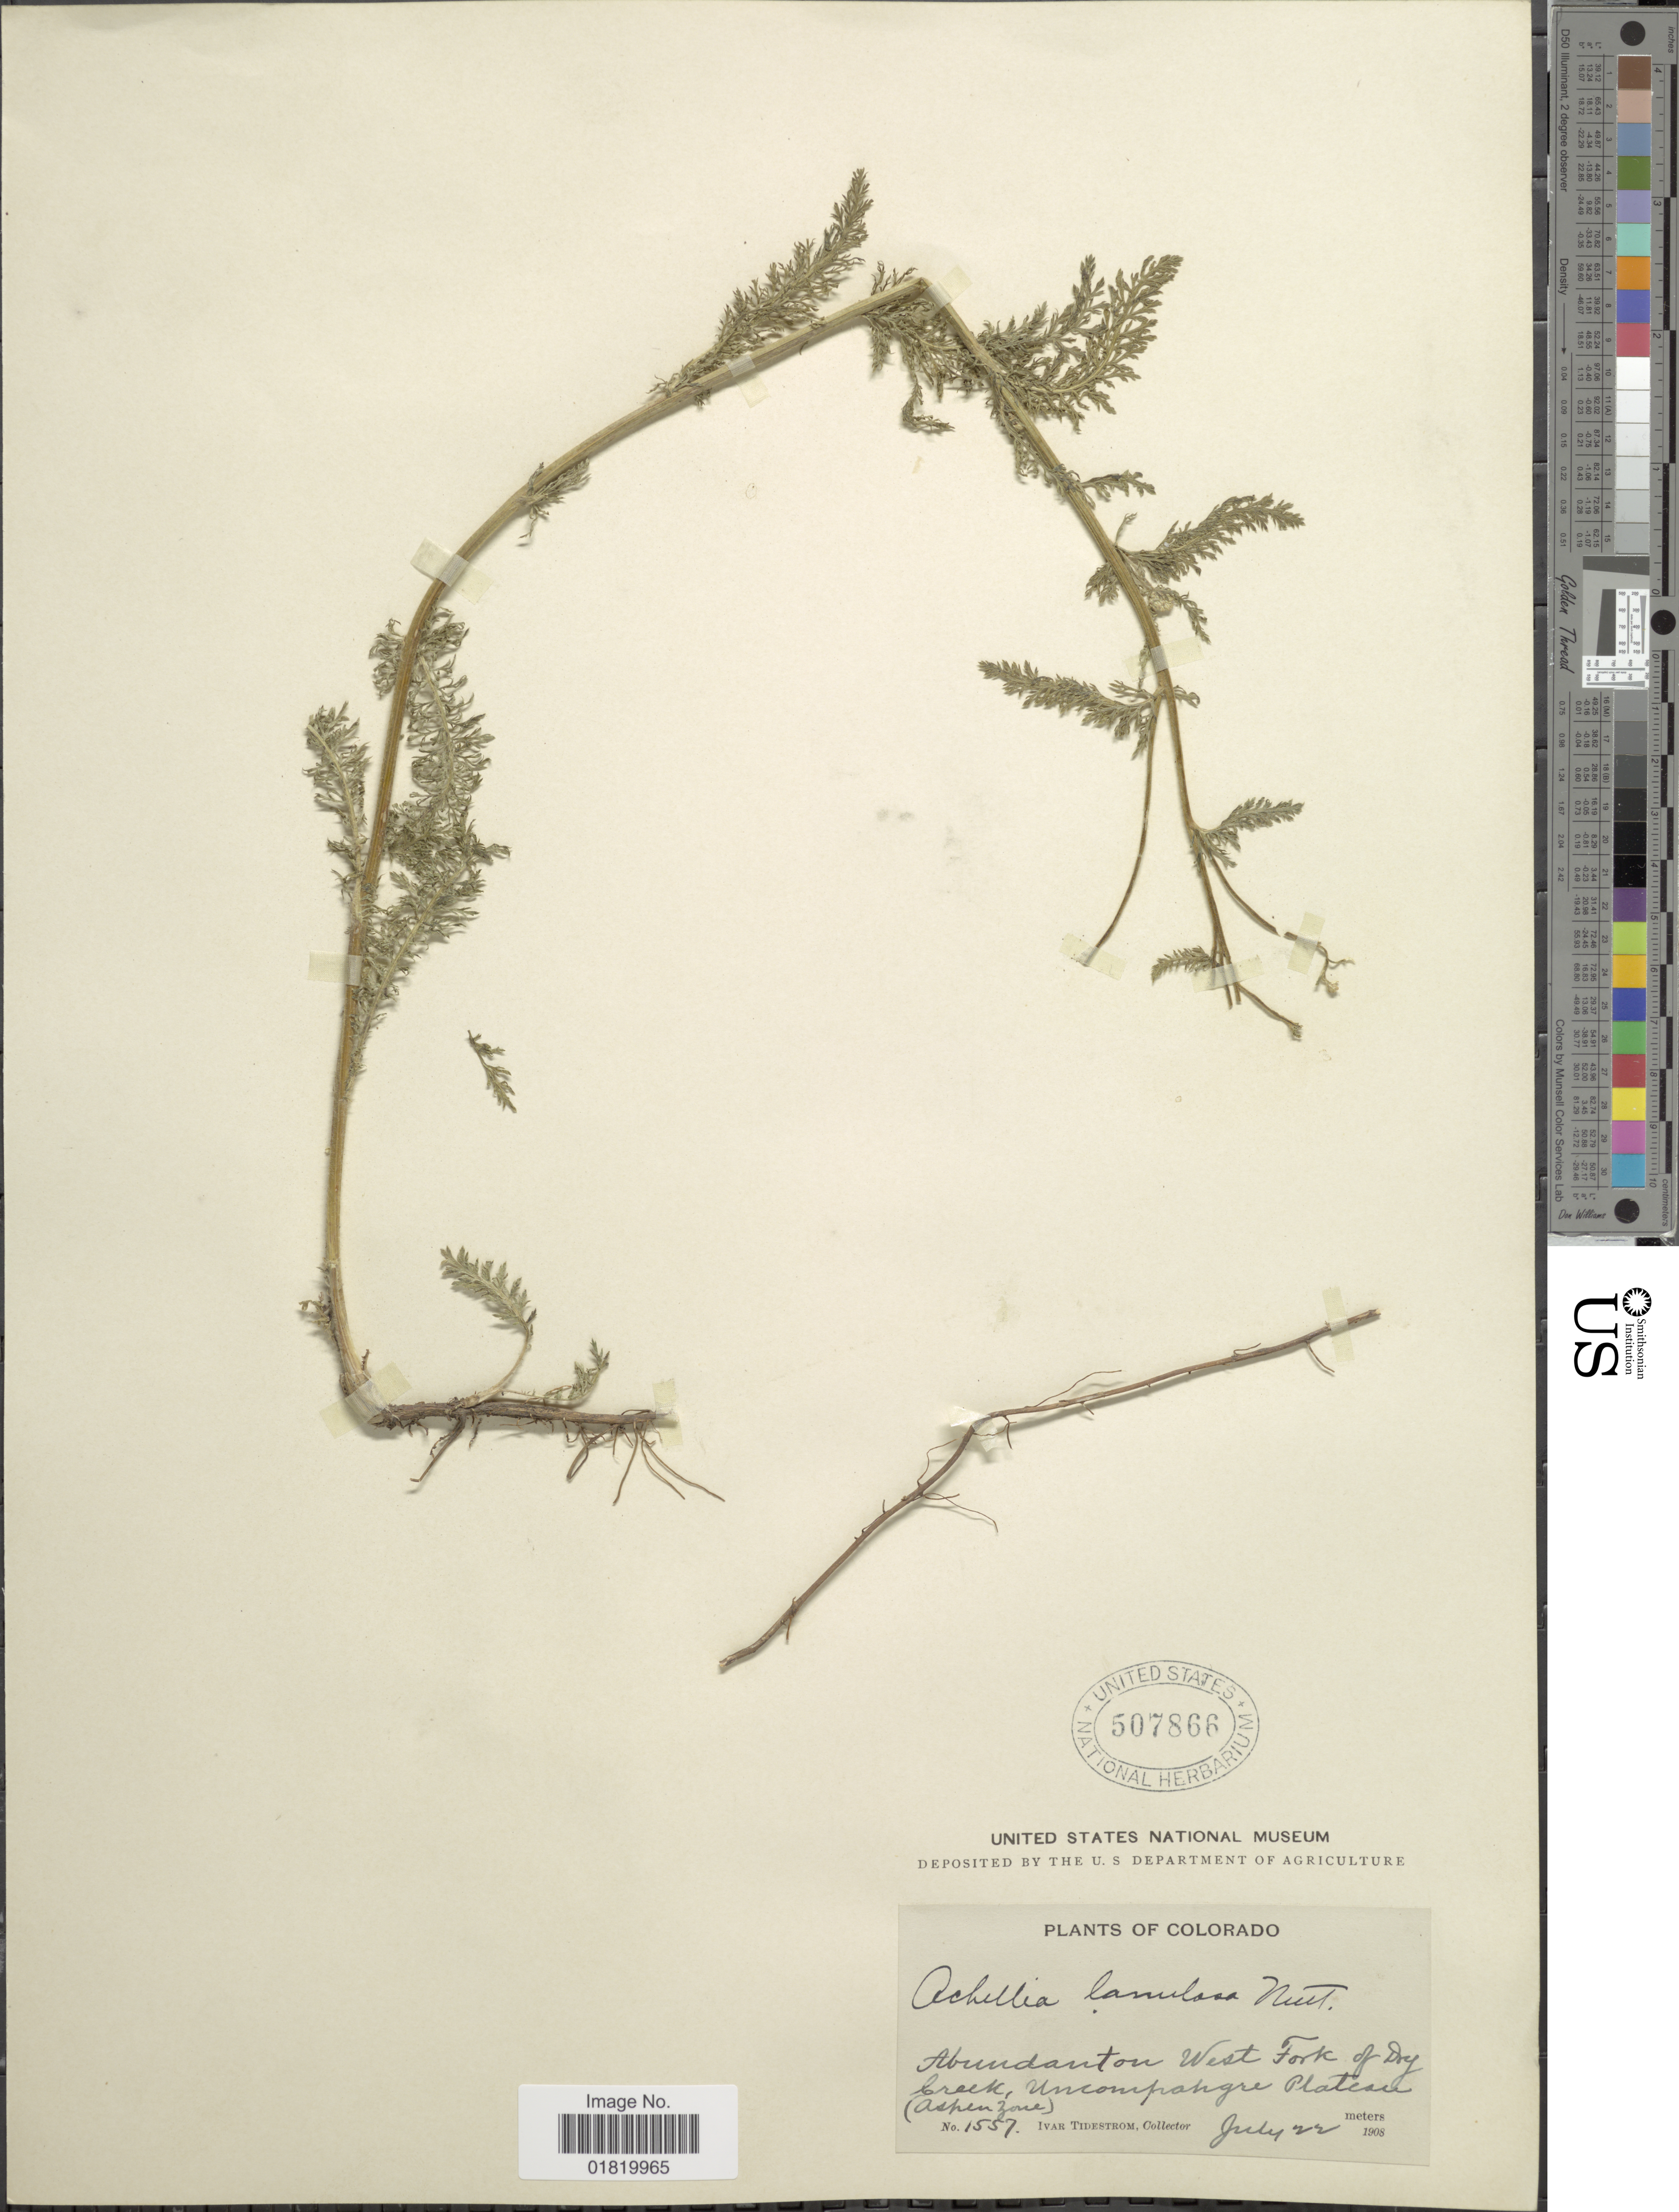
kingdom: Plantae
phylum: Tracheophyta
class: Magnoliopsida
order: Asterales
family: Asteraceae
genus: Achillea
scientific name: Achillea lanulosa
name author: Nutt.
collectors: I. F. Tidestrom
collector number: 1557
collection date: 1908-07-22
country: United States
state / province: Colorado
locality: Abundant on West Fork of Dry Creek, Uncompahgre Plateau (Aspen Zone)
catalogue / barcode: US 507866